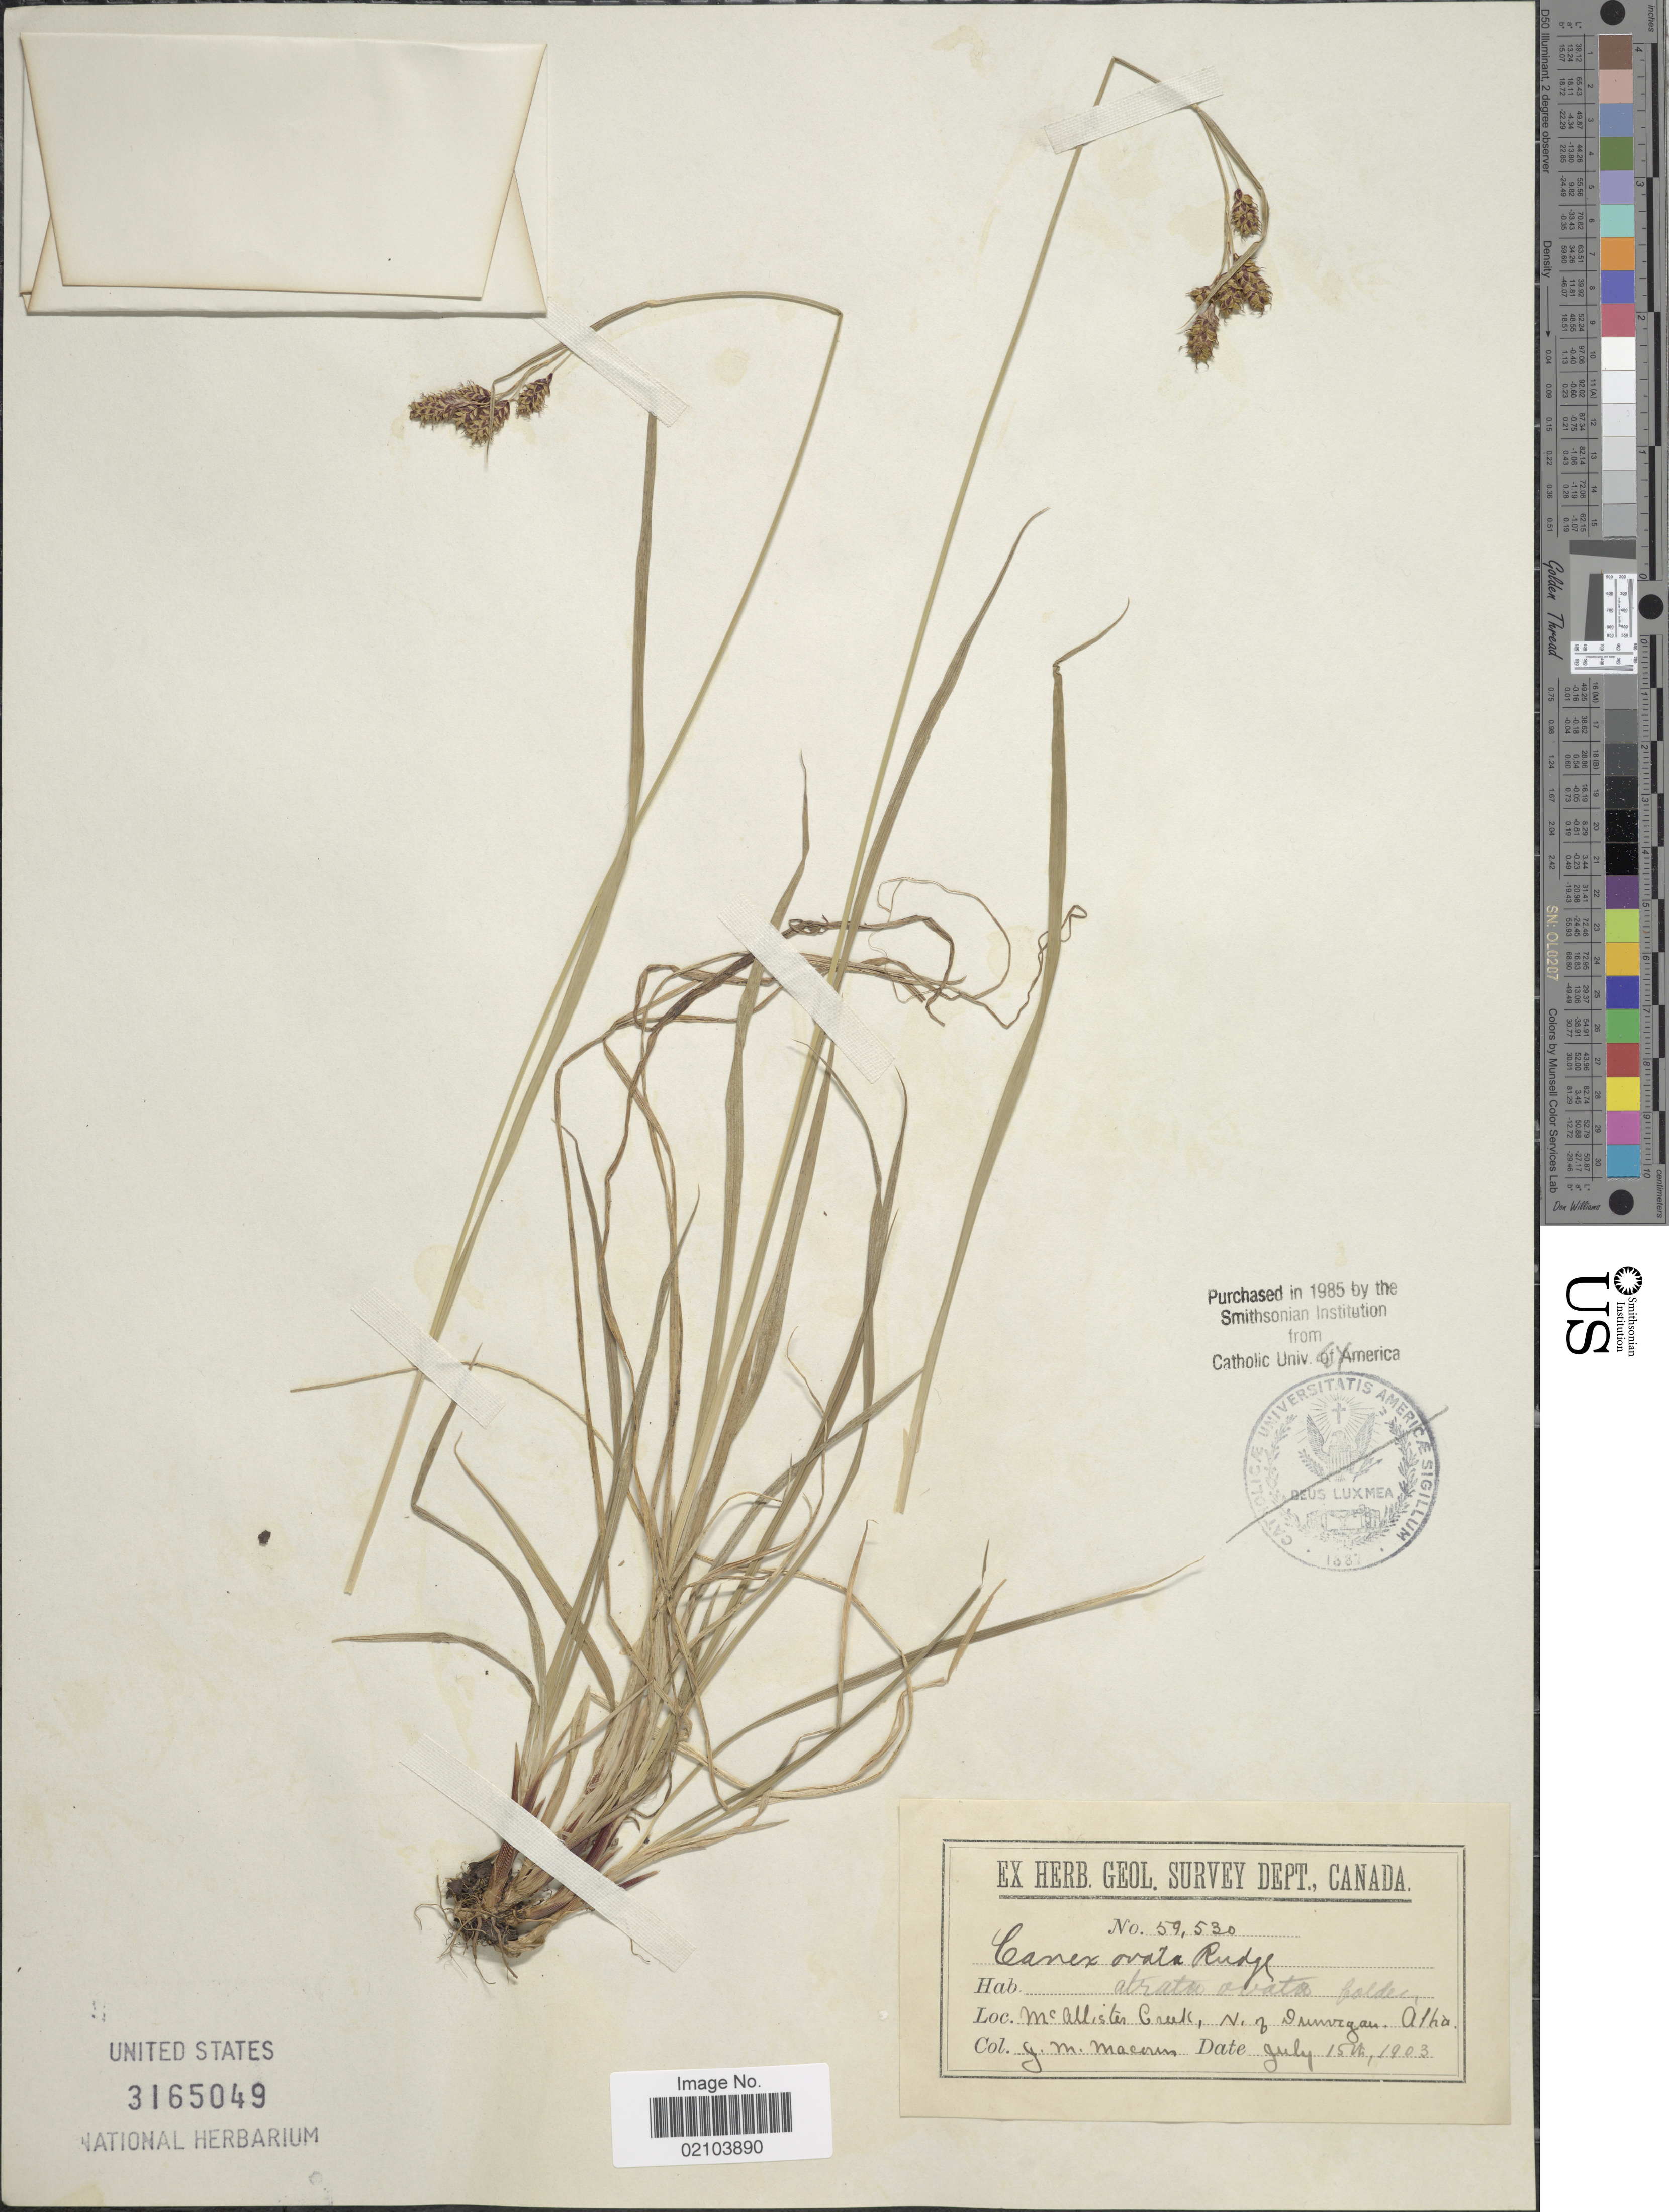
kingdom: Plantae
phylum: Tracheophyta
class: Liliopsida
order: Poales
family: Cyperaceae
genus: Carex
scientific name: Carex atrata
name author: L.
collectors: J. M. Macoun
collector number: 59530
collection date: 1903-07-15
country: Canada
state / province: Alberta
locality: McAllister Creek, N. of Dunvegan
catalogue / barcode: US 3165049